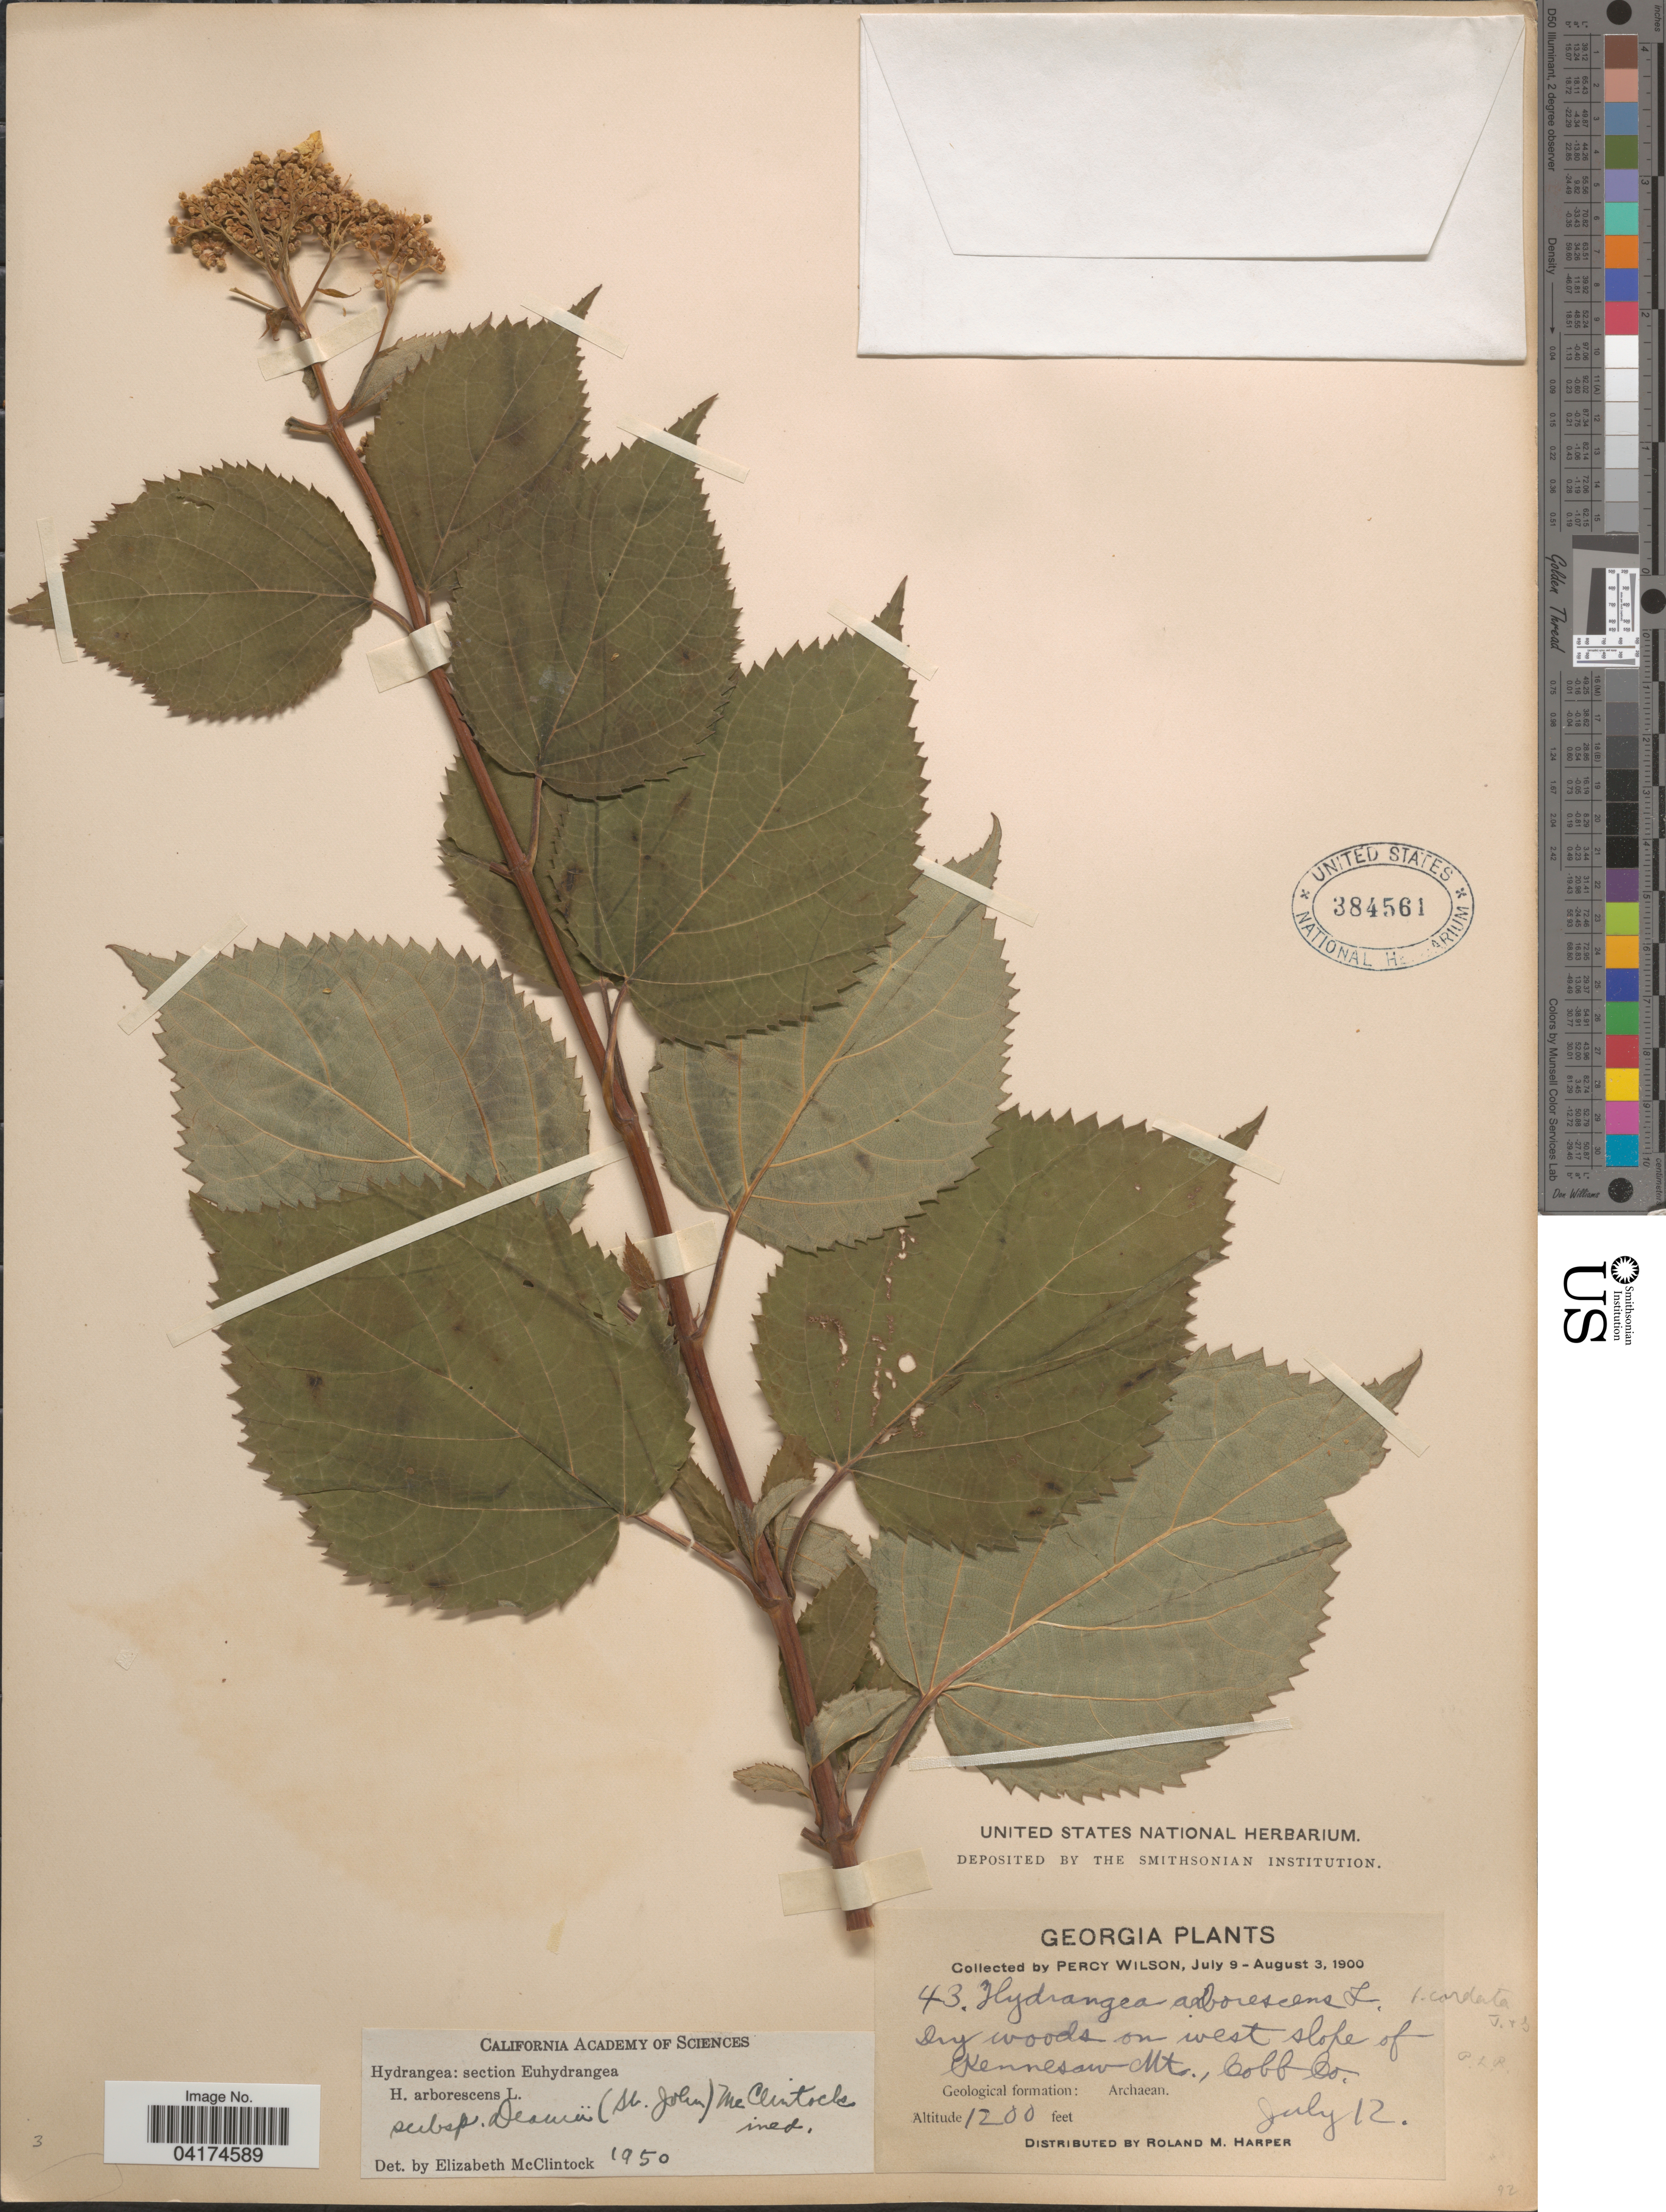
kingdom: Plantae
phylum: Tracheophyta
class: Magnoliopsida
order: Cornales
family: Hydrangeaceae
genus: Hydrangea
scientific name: Hydrangea arborescens var. deamii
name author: H. St. John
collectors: P. Wilson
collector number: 43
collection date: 1900-07-12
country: United States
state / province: Georgia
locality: Dry woods on west slope of Kennesaw Mts., Cobb Co.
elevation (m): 366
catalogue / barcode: US 384561